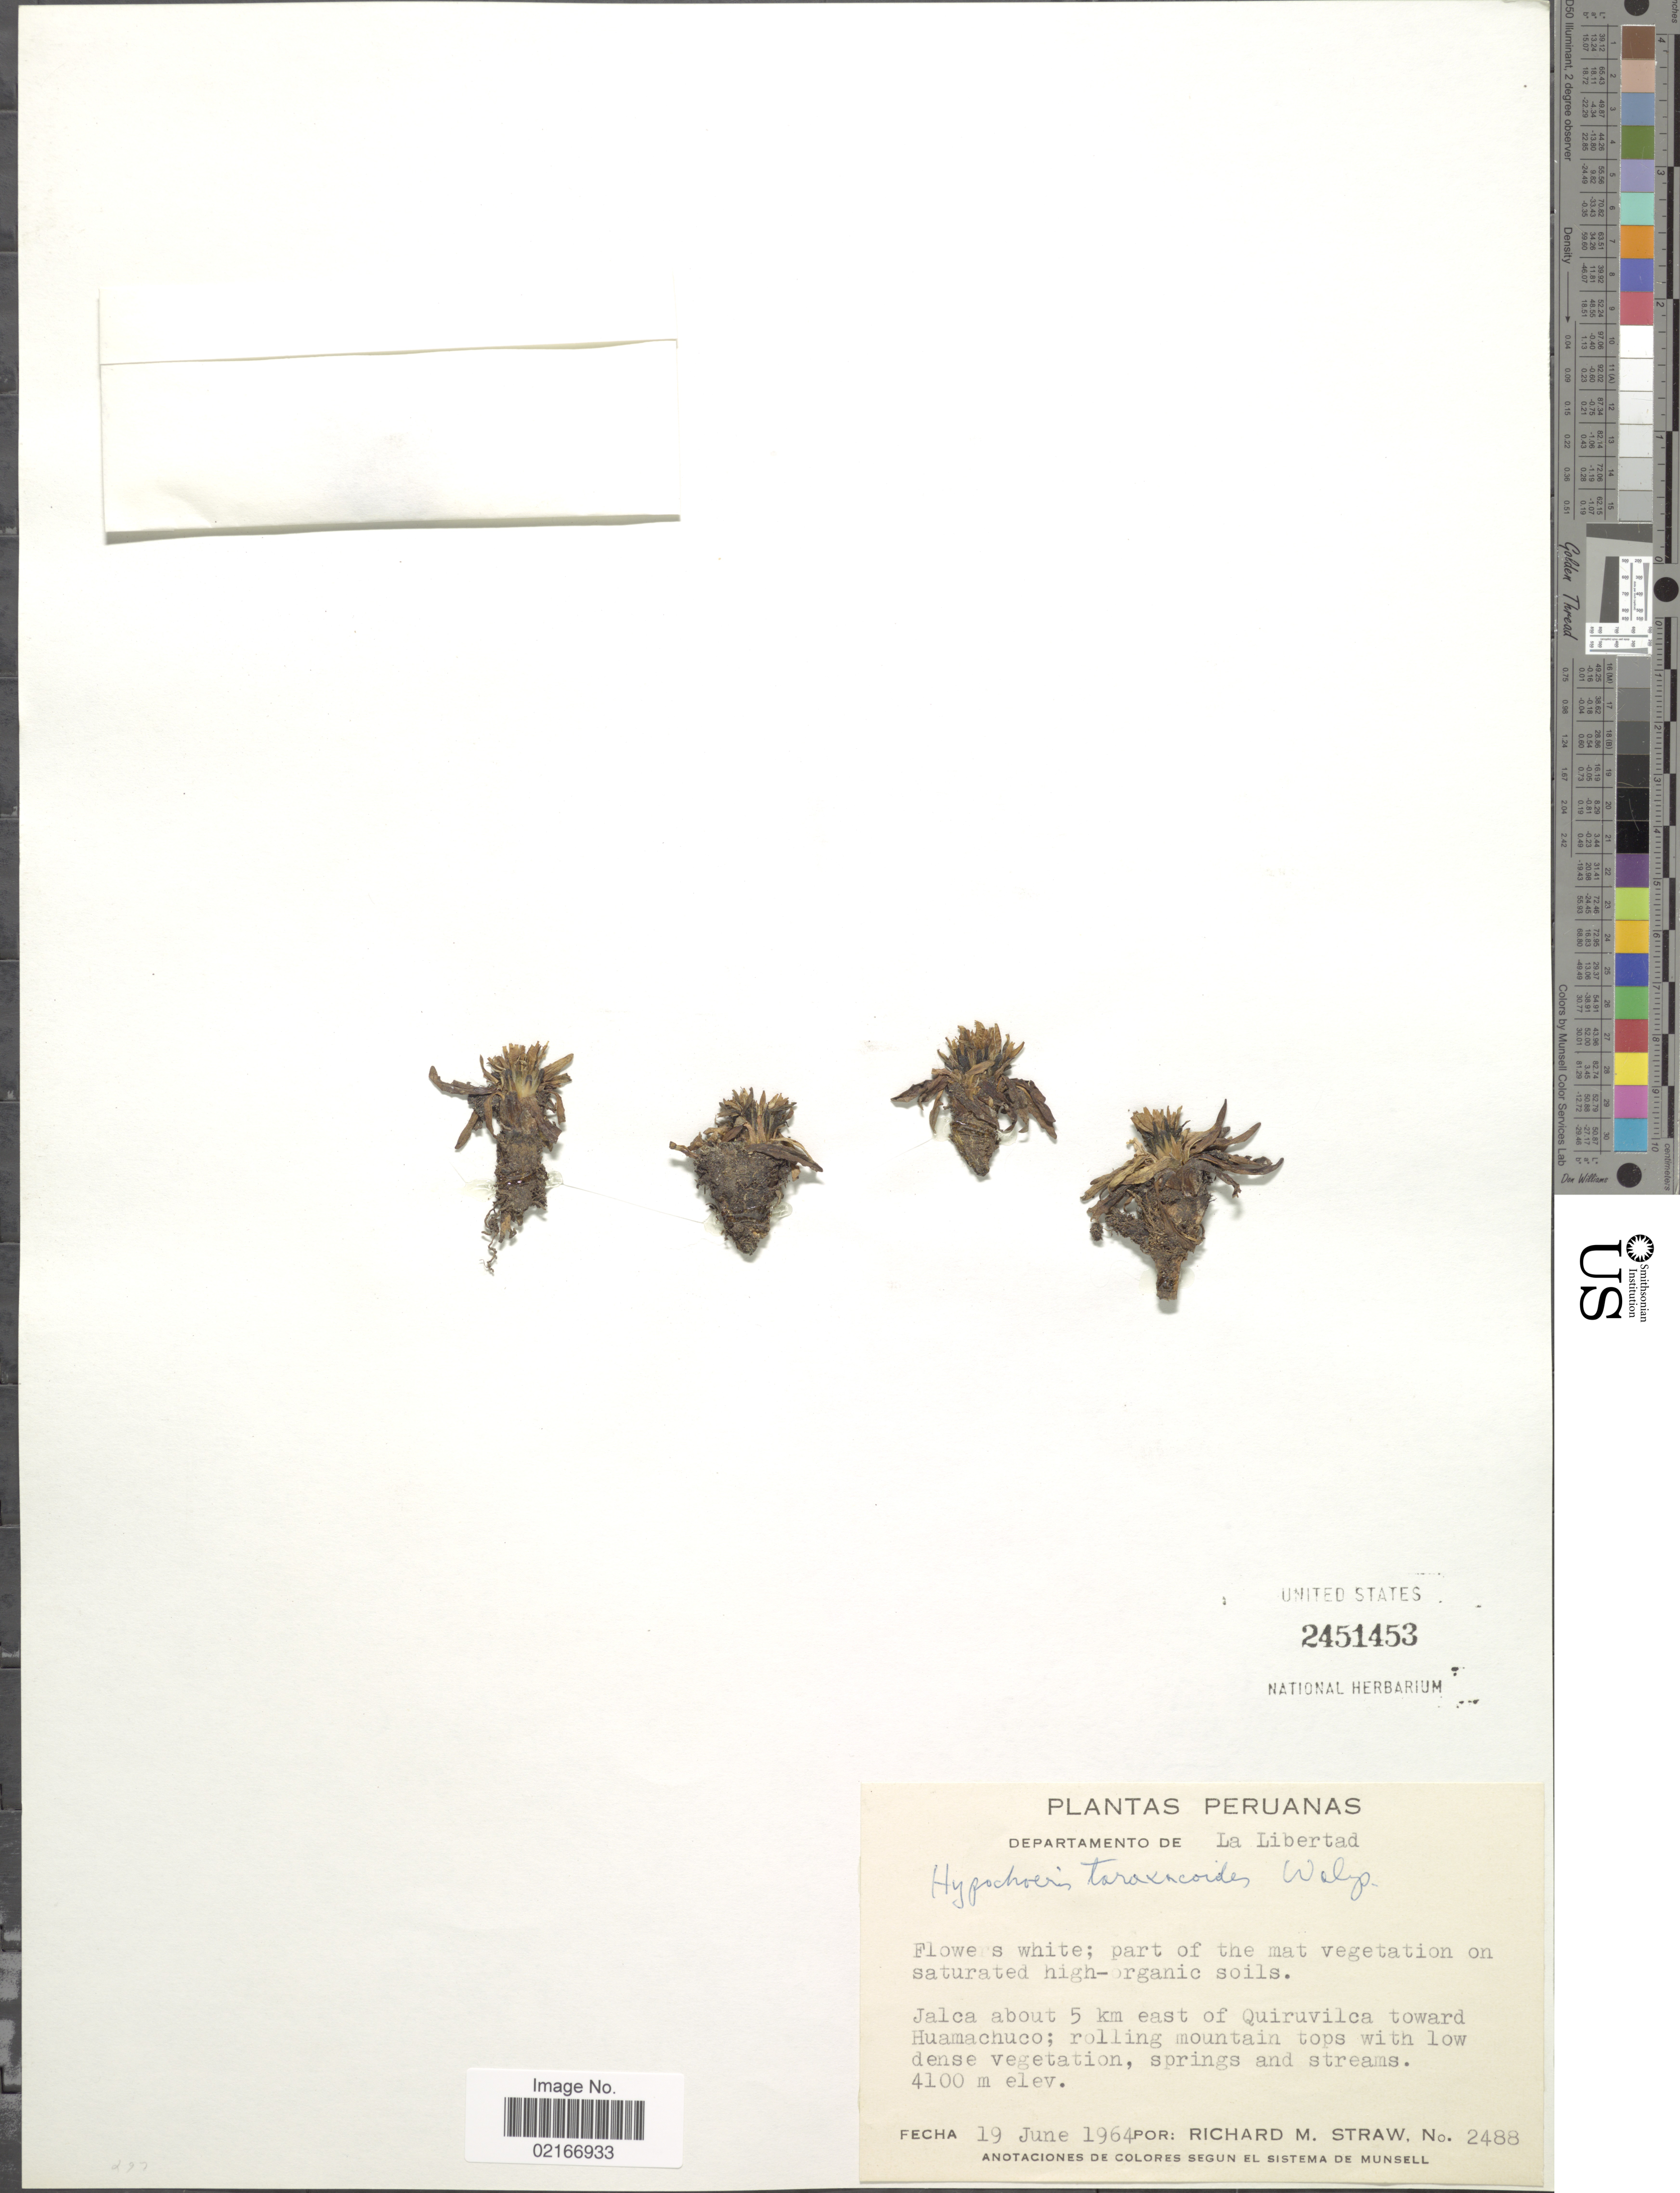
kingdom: Plantae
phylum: Tracheophyta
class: Magnoliopsida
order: Asterales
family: Asteraceae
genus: Hypochaeris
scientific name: Hypochaeris taraxacoides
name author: Ball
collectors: R. M. Straw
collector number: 2488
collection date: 1964-06-19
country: Peru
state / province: La Libertad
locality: Jalca about 5 km east of Quiruvilca toward Huamachuco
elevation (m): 4100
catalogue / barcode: US 2451453